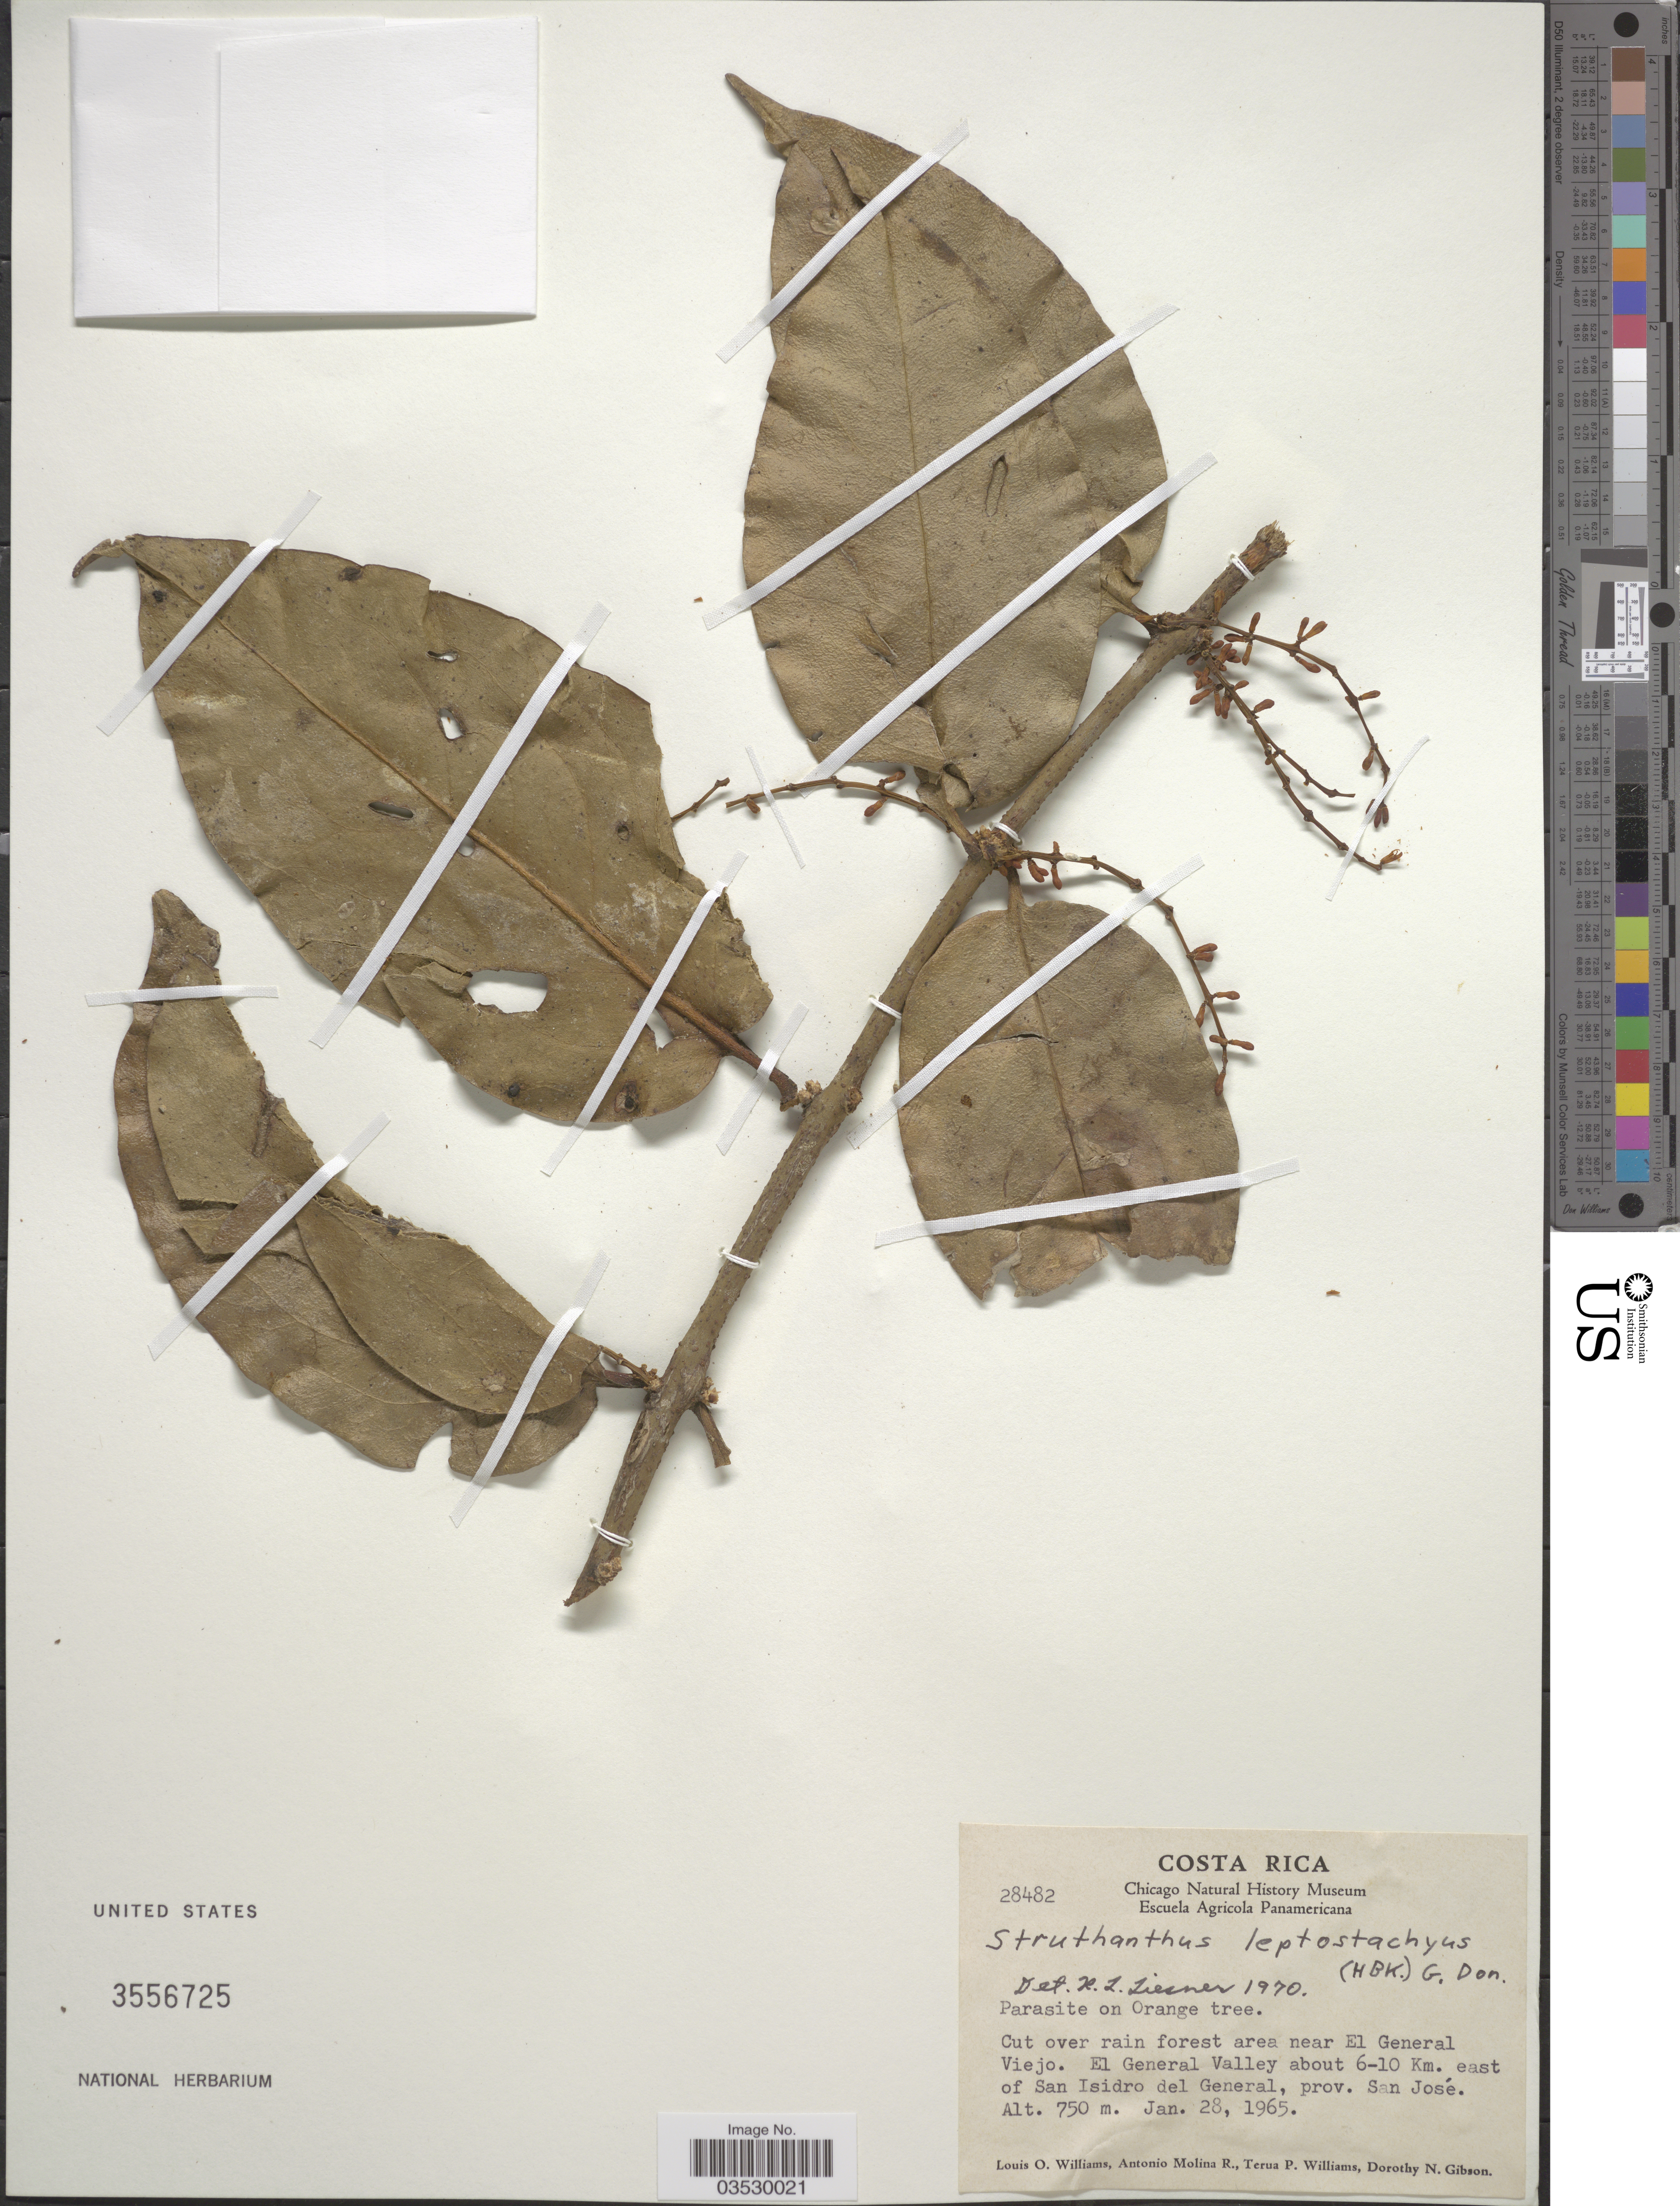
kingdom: Plantae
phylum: Tracheophyta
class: Magnoliopsida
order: Santalales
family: Loranthaceae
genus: Struthanthus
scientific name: Struthanthus leptostachyus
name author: Kunth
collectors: L. O. Williams, A. Molina R., T. Williams & D. N. Gibson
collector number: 28482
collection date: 1965-01-28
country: Costa Rica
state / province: San José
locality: Near El General Viejo. El General Valley about 6-10 Km. east of San Isidro del General.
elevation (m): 750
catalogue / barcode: US 3556725